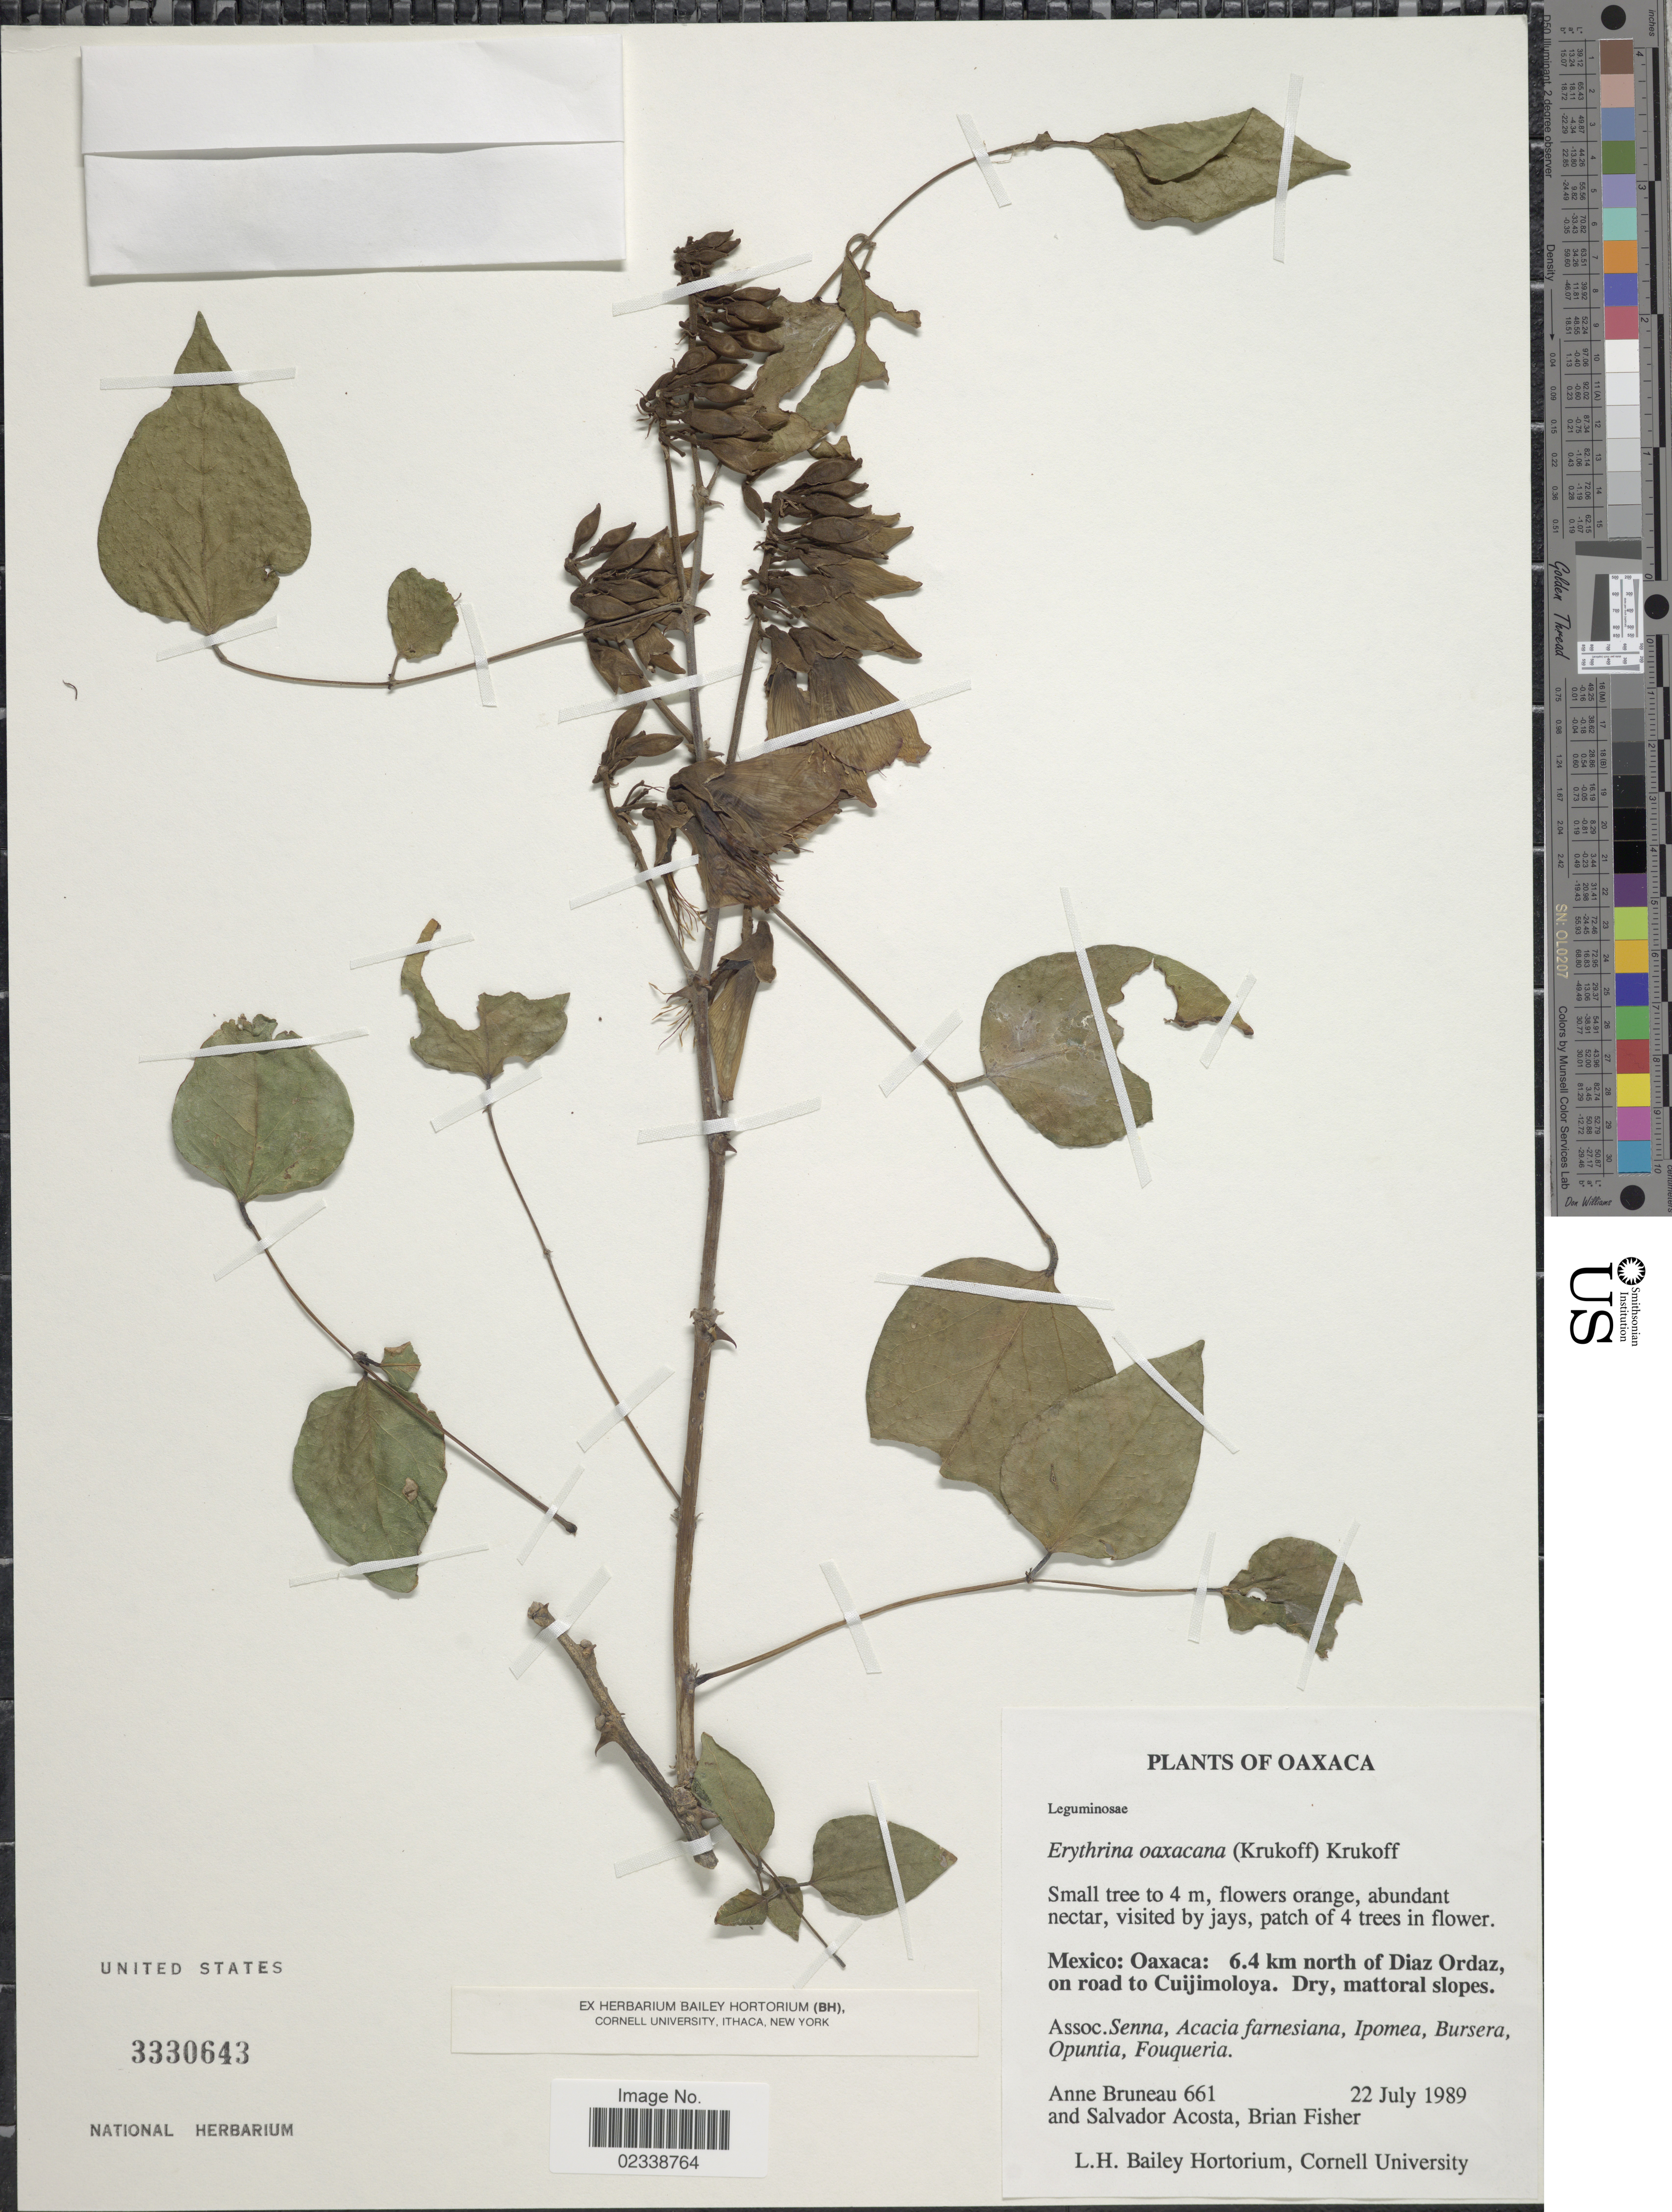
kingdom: Plantae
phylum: Tracheophyta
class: Magnoliopsida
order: Fabales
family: Fabaceae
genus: Erythrina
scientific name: Erythrina oaxacana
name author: (Krukoff) Krukoff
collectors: A. Bruneau, S. Acosta & B. Fisher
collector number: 661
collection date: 1989-07-22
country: Mexico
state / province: Oaxaca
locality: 6.4 km north of Diaz Ordaz, on road to Cuijimoloya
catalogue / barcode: US 3330643